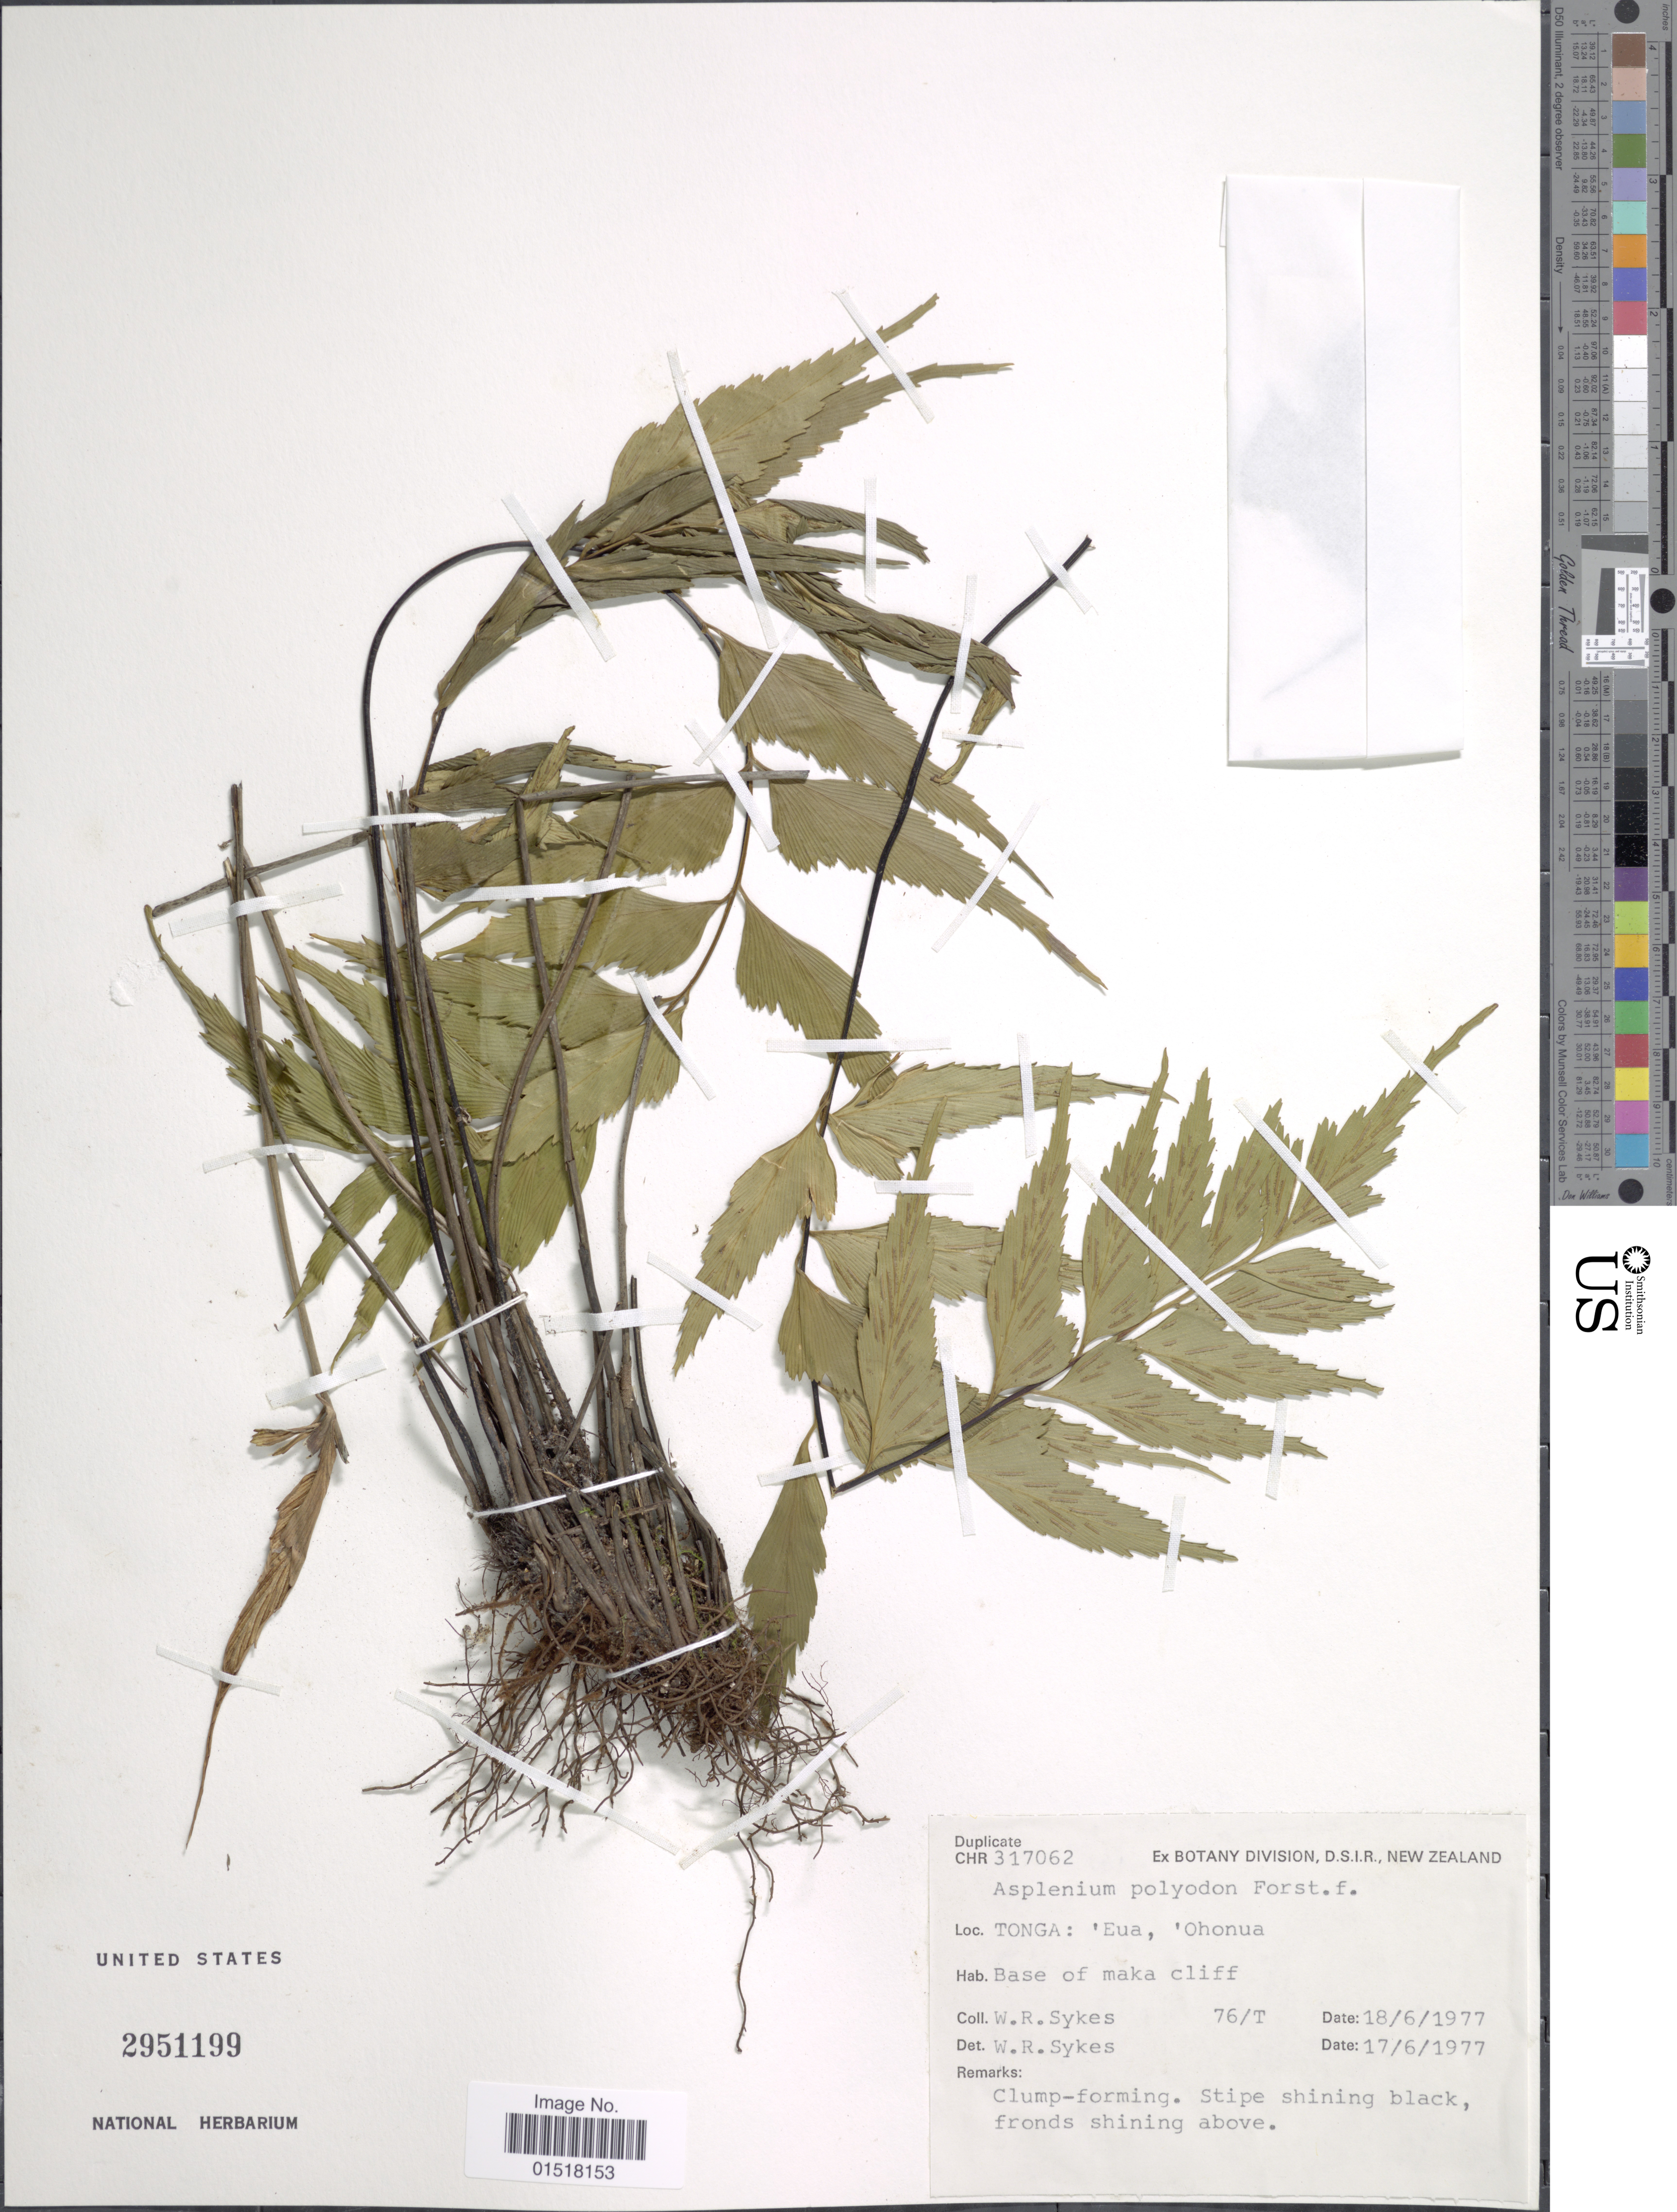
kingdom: Plantae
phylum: Tracheophyta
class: Polypodiopsida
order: Polypodiales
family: Aspleniaceae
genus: Asplenium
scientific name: Asplenium polyodon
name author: G. Forst.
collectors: W. R. Sykes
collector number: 76/T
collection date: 1977-06-18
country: Tonga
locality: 'Eua, 'Ohonua.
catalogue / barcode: US 2951199